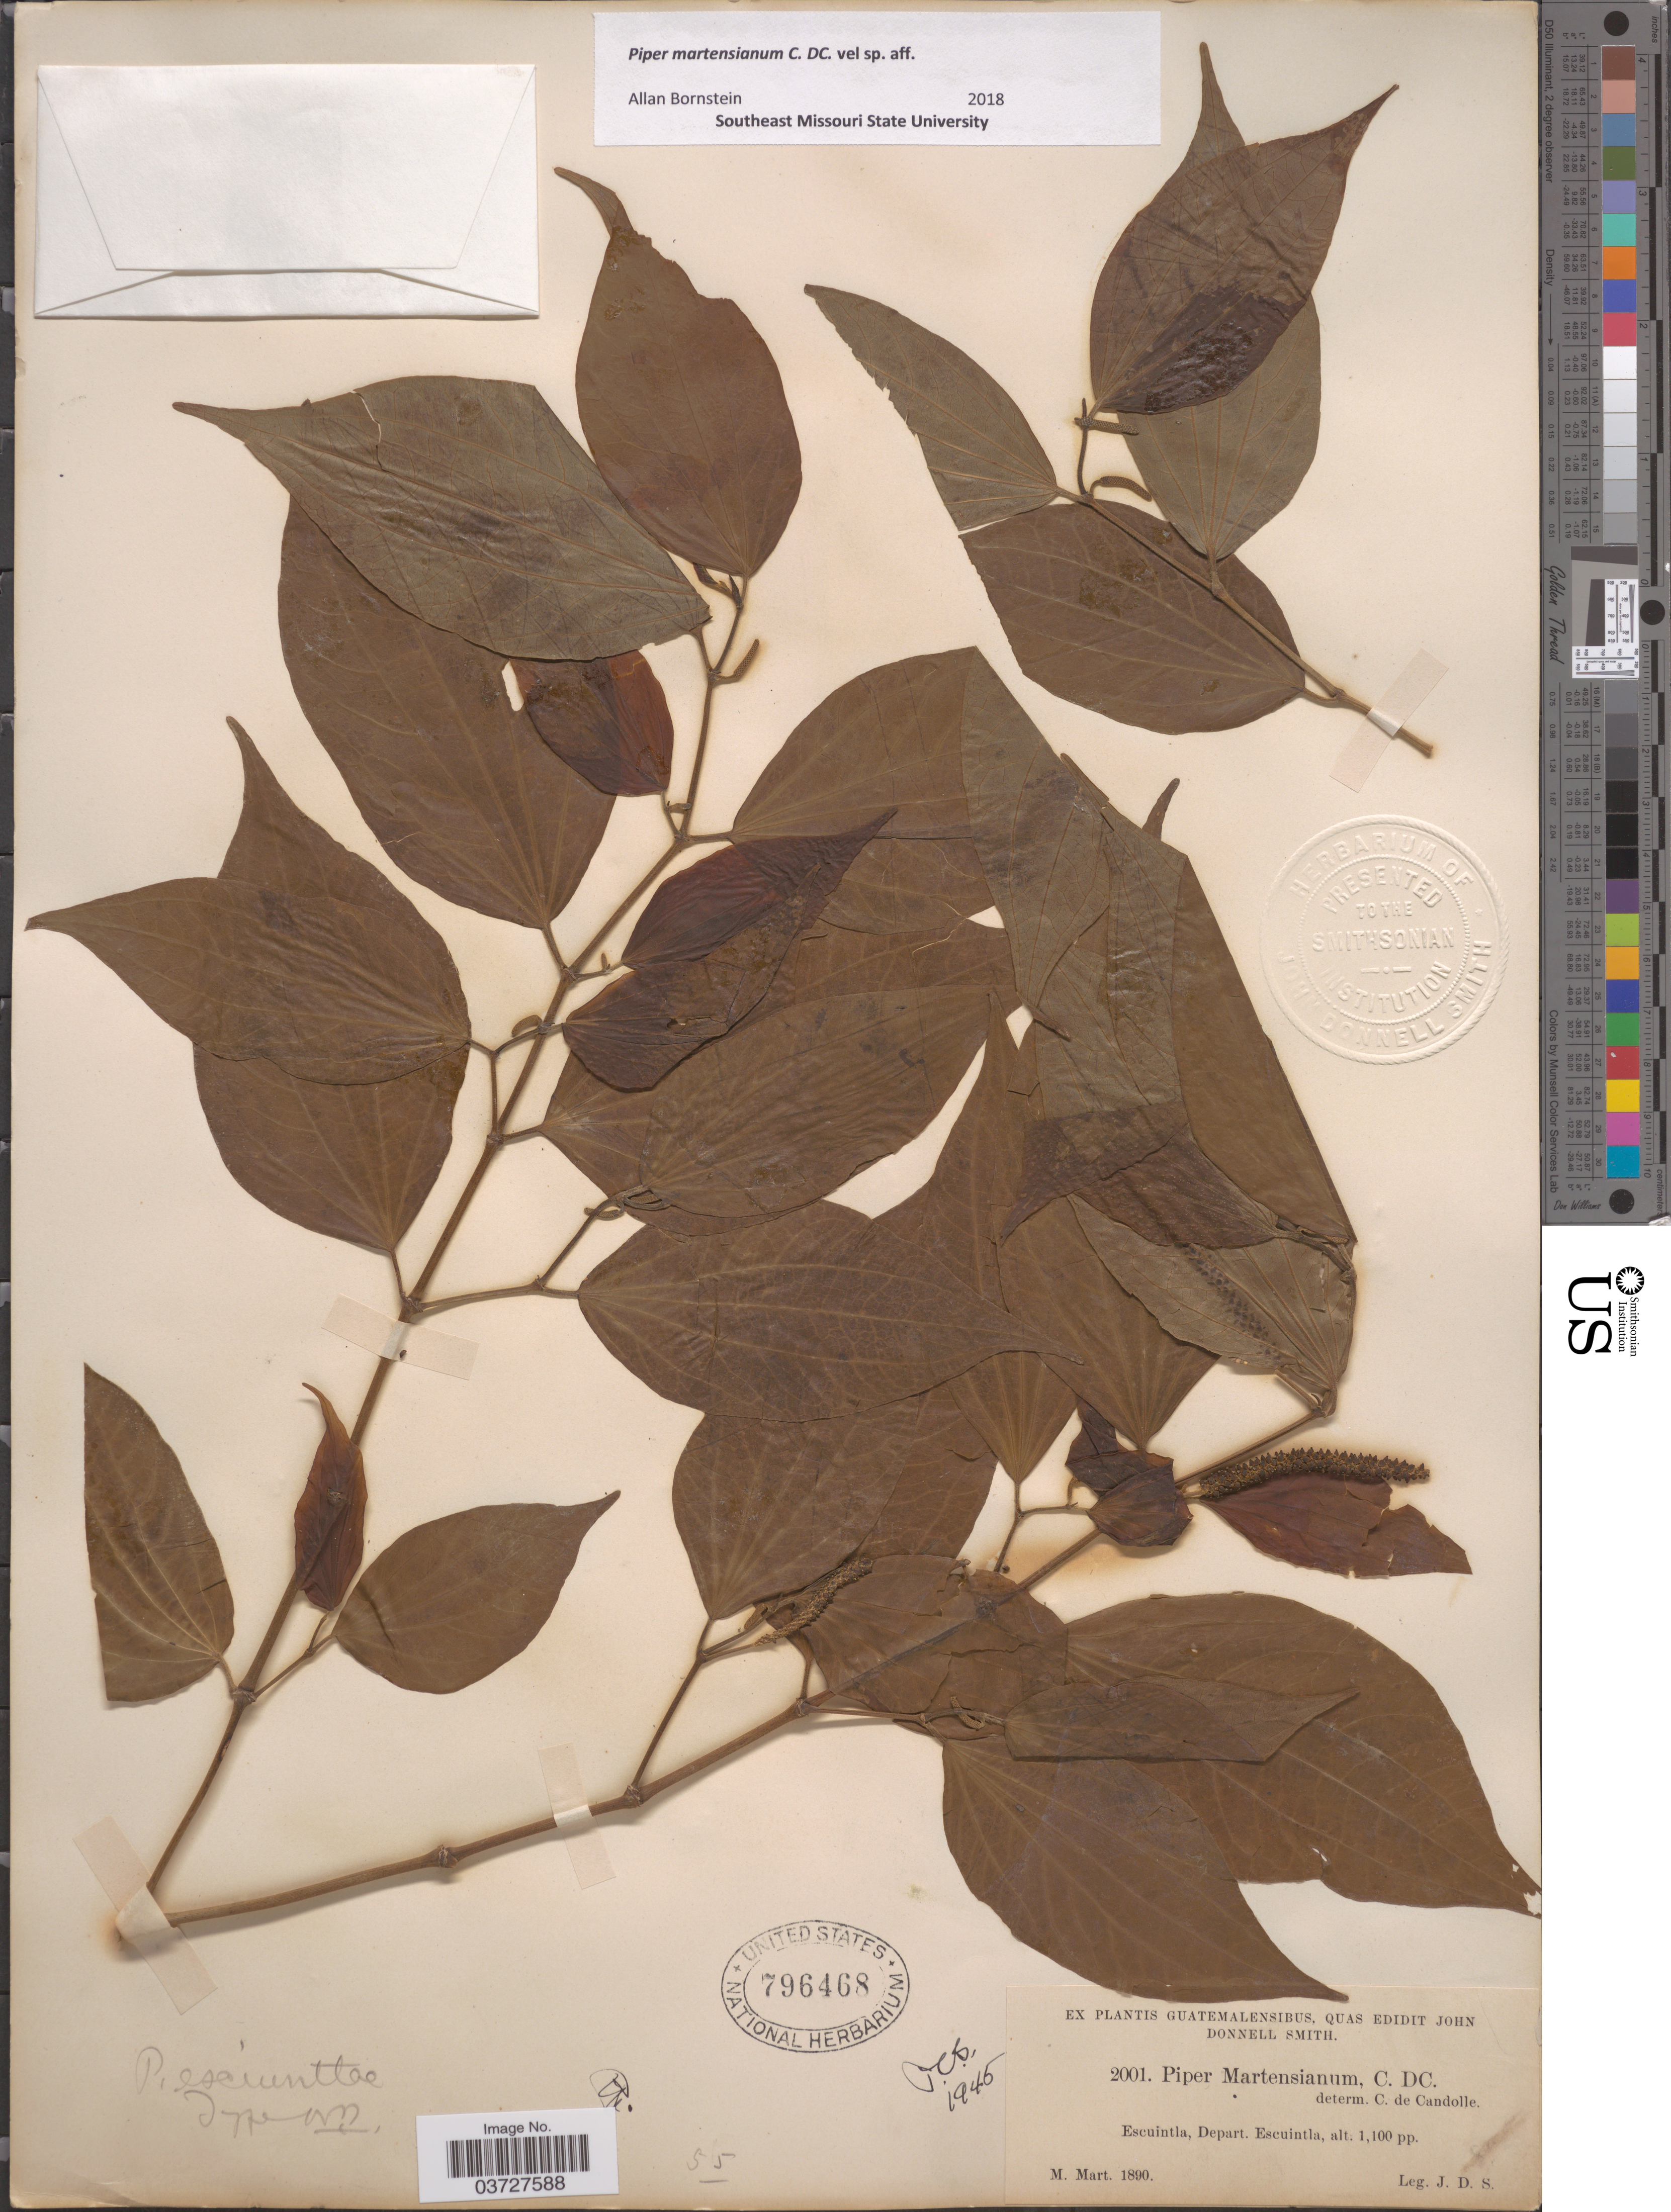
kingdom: Plantae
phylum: Tracheophyta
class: Magnoliopsida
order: Piperales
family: Piperaceae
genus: Piper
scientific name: Piper martensianum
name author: C. DC.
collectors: J. Donnell Smith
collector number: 2001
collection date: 1890-03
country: Guatemala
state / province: Escuintla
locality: Escuintla, Depart. Escuintla.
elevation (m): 335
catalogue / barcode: US 796468